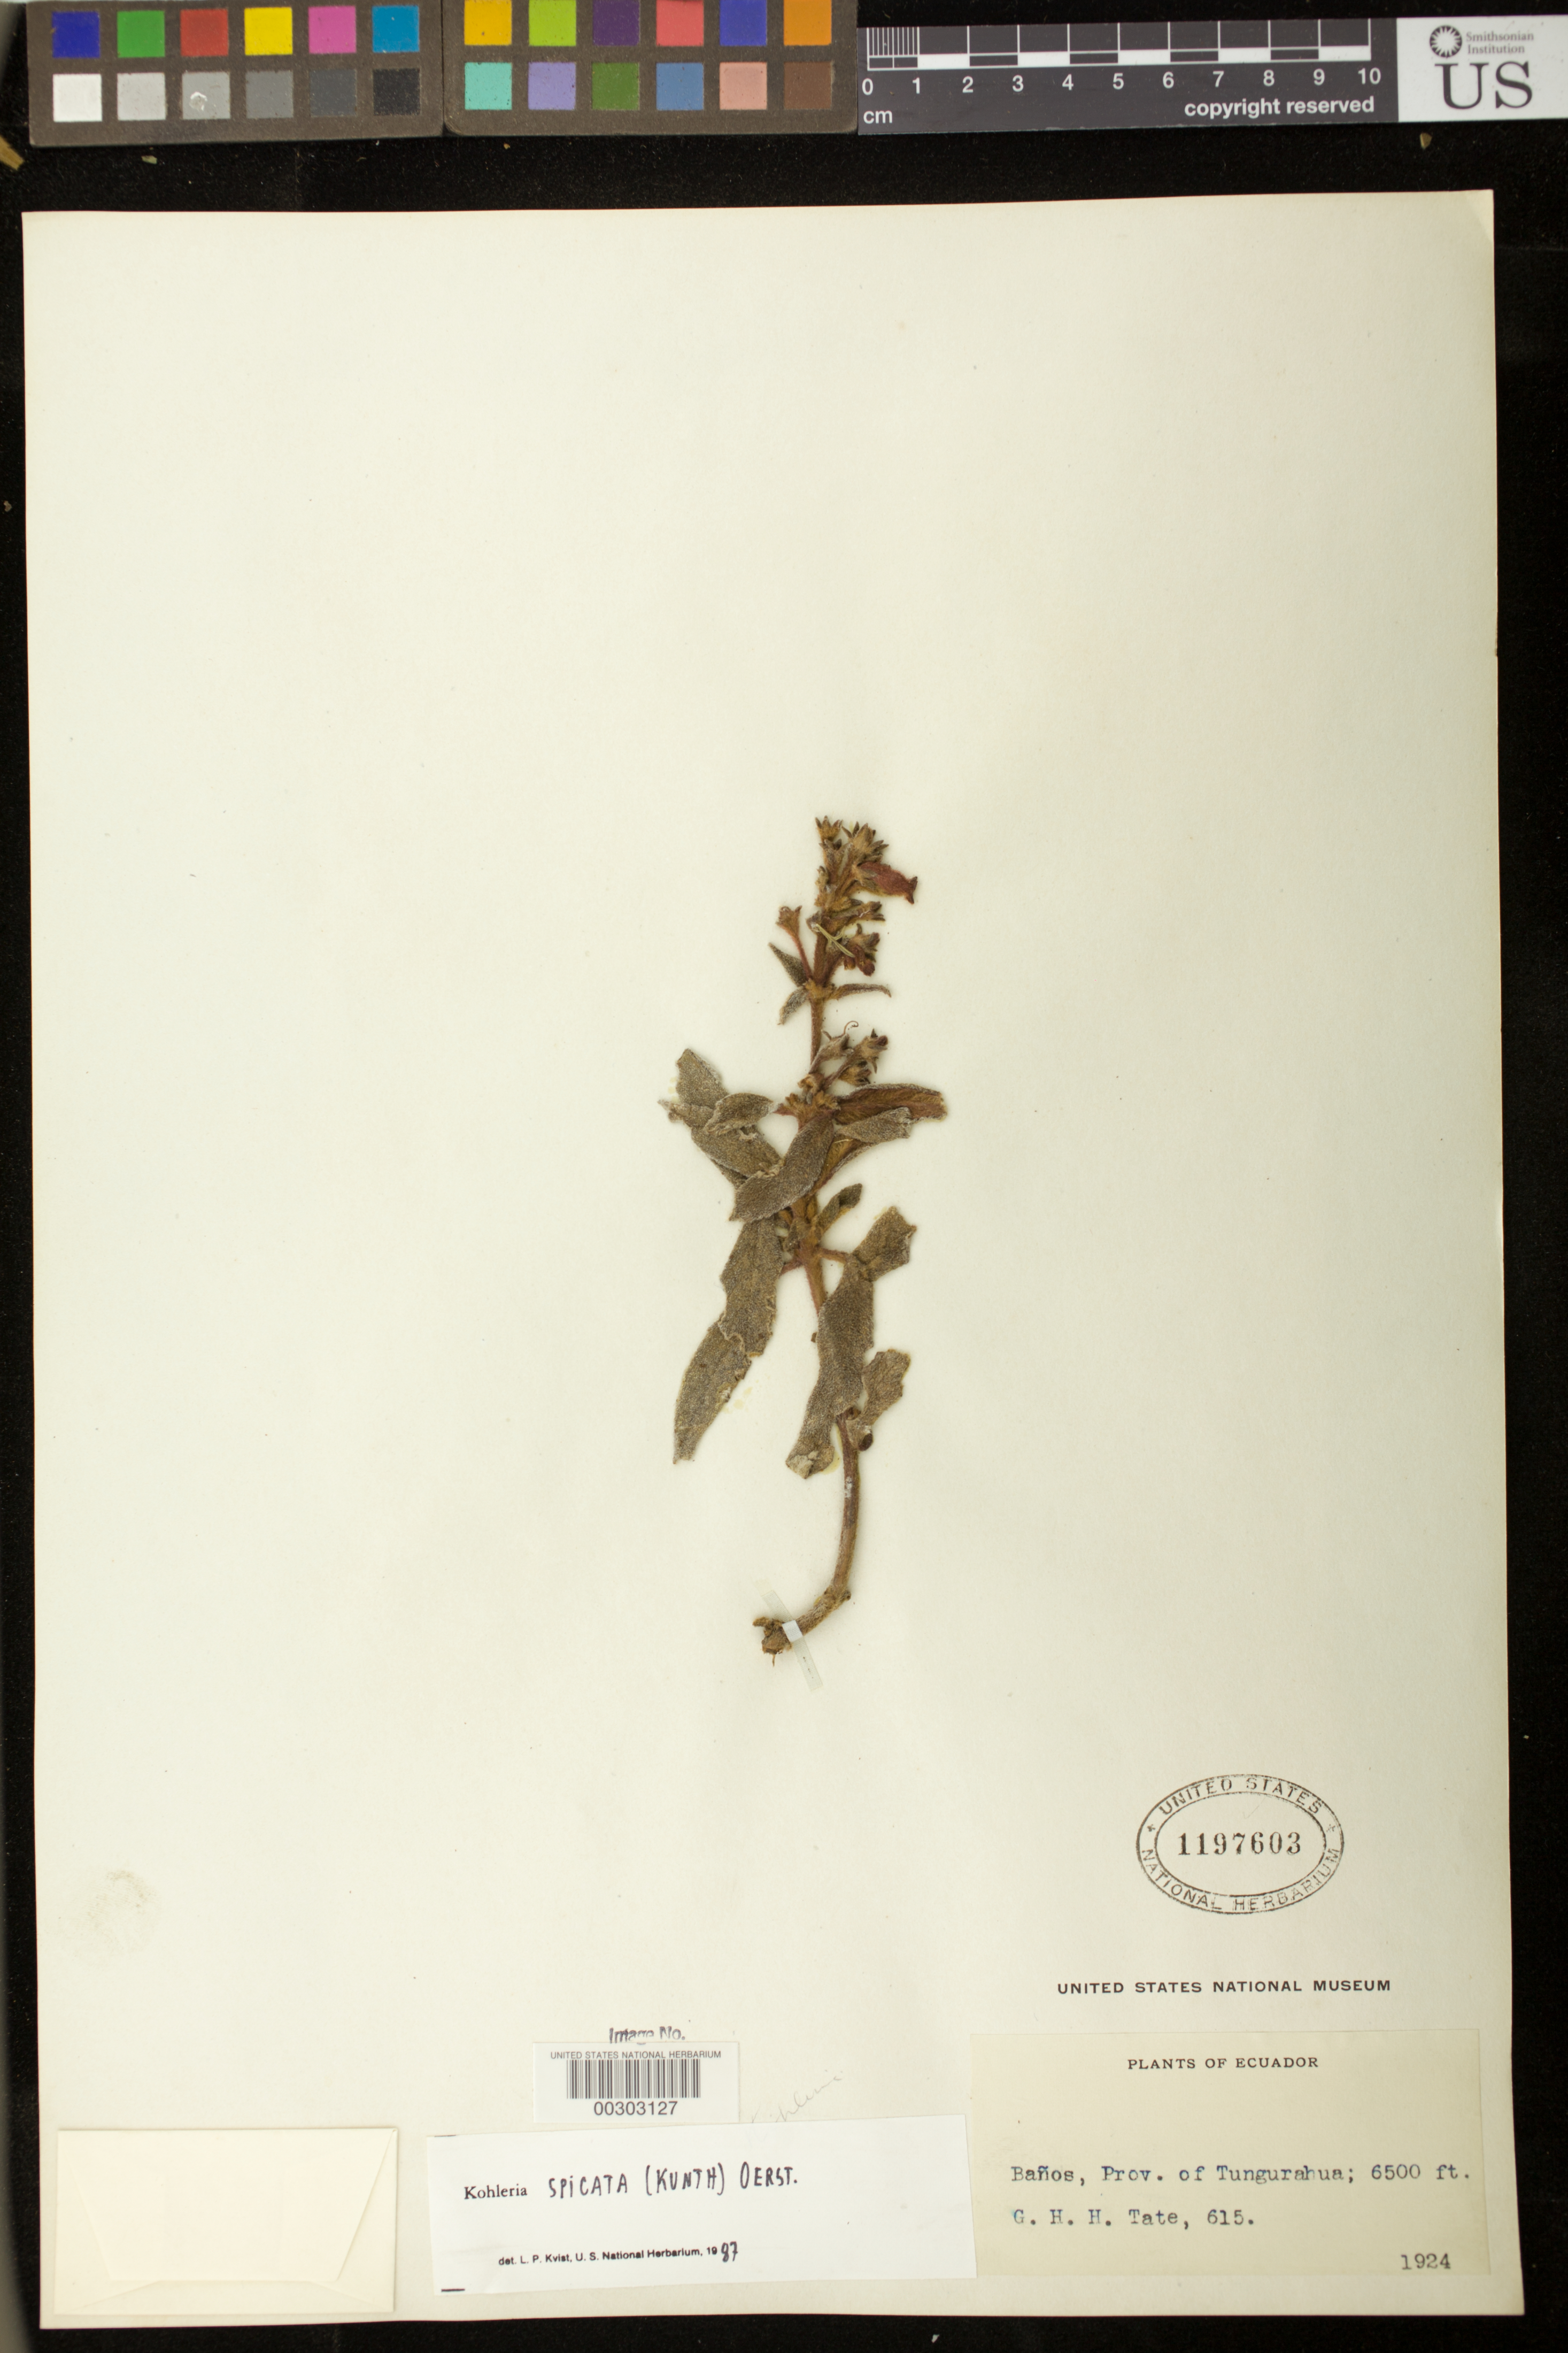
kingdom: Plantae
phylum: Tracheophyta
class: Magnoliopsida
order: Lamiales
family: Gesneriaceae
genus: Kohleria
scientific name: Kohleria spicata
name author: (Kunth) Oerst.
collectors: G. Tate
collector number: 615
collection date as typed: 1924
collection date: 1924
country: Ecuador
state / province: Tungurahua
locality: Baños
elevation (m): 1981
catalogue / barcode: US 1197603